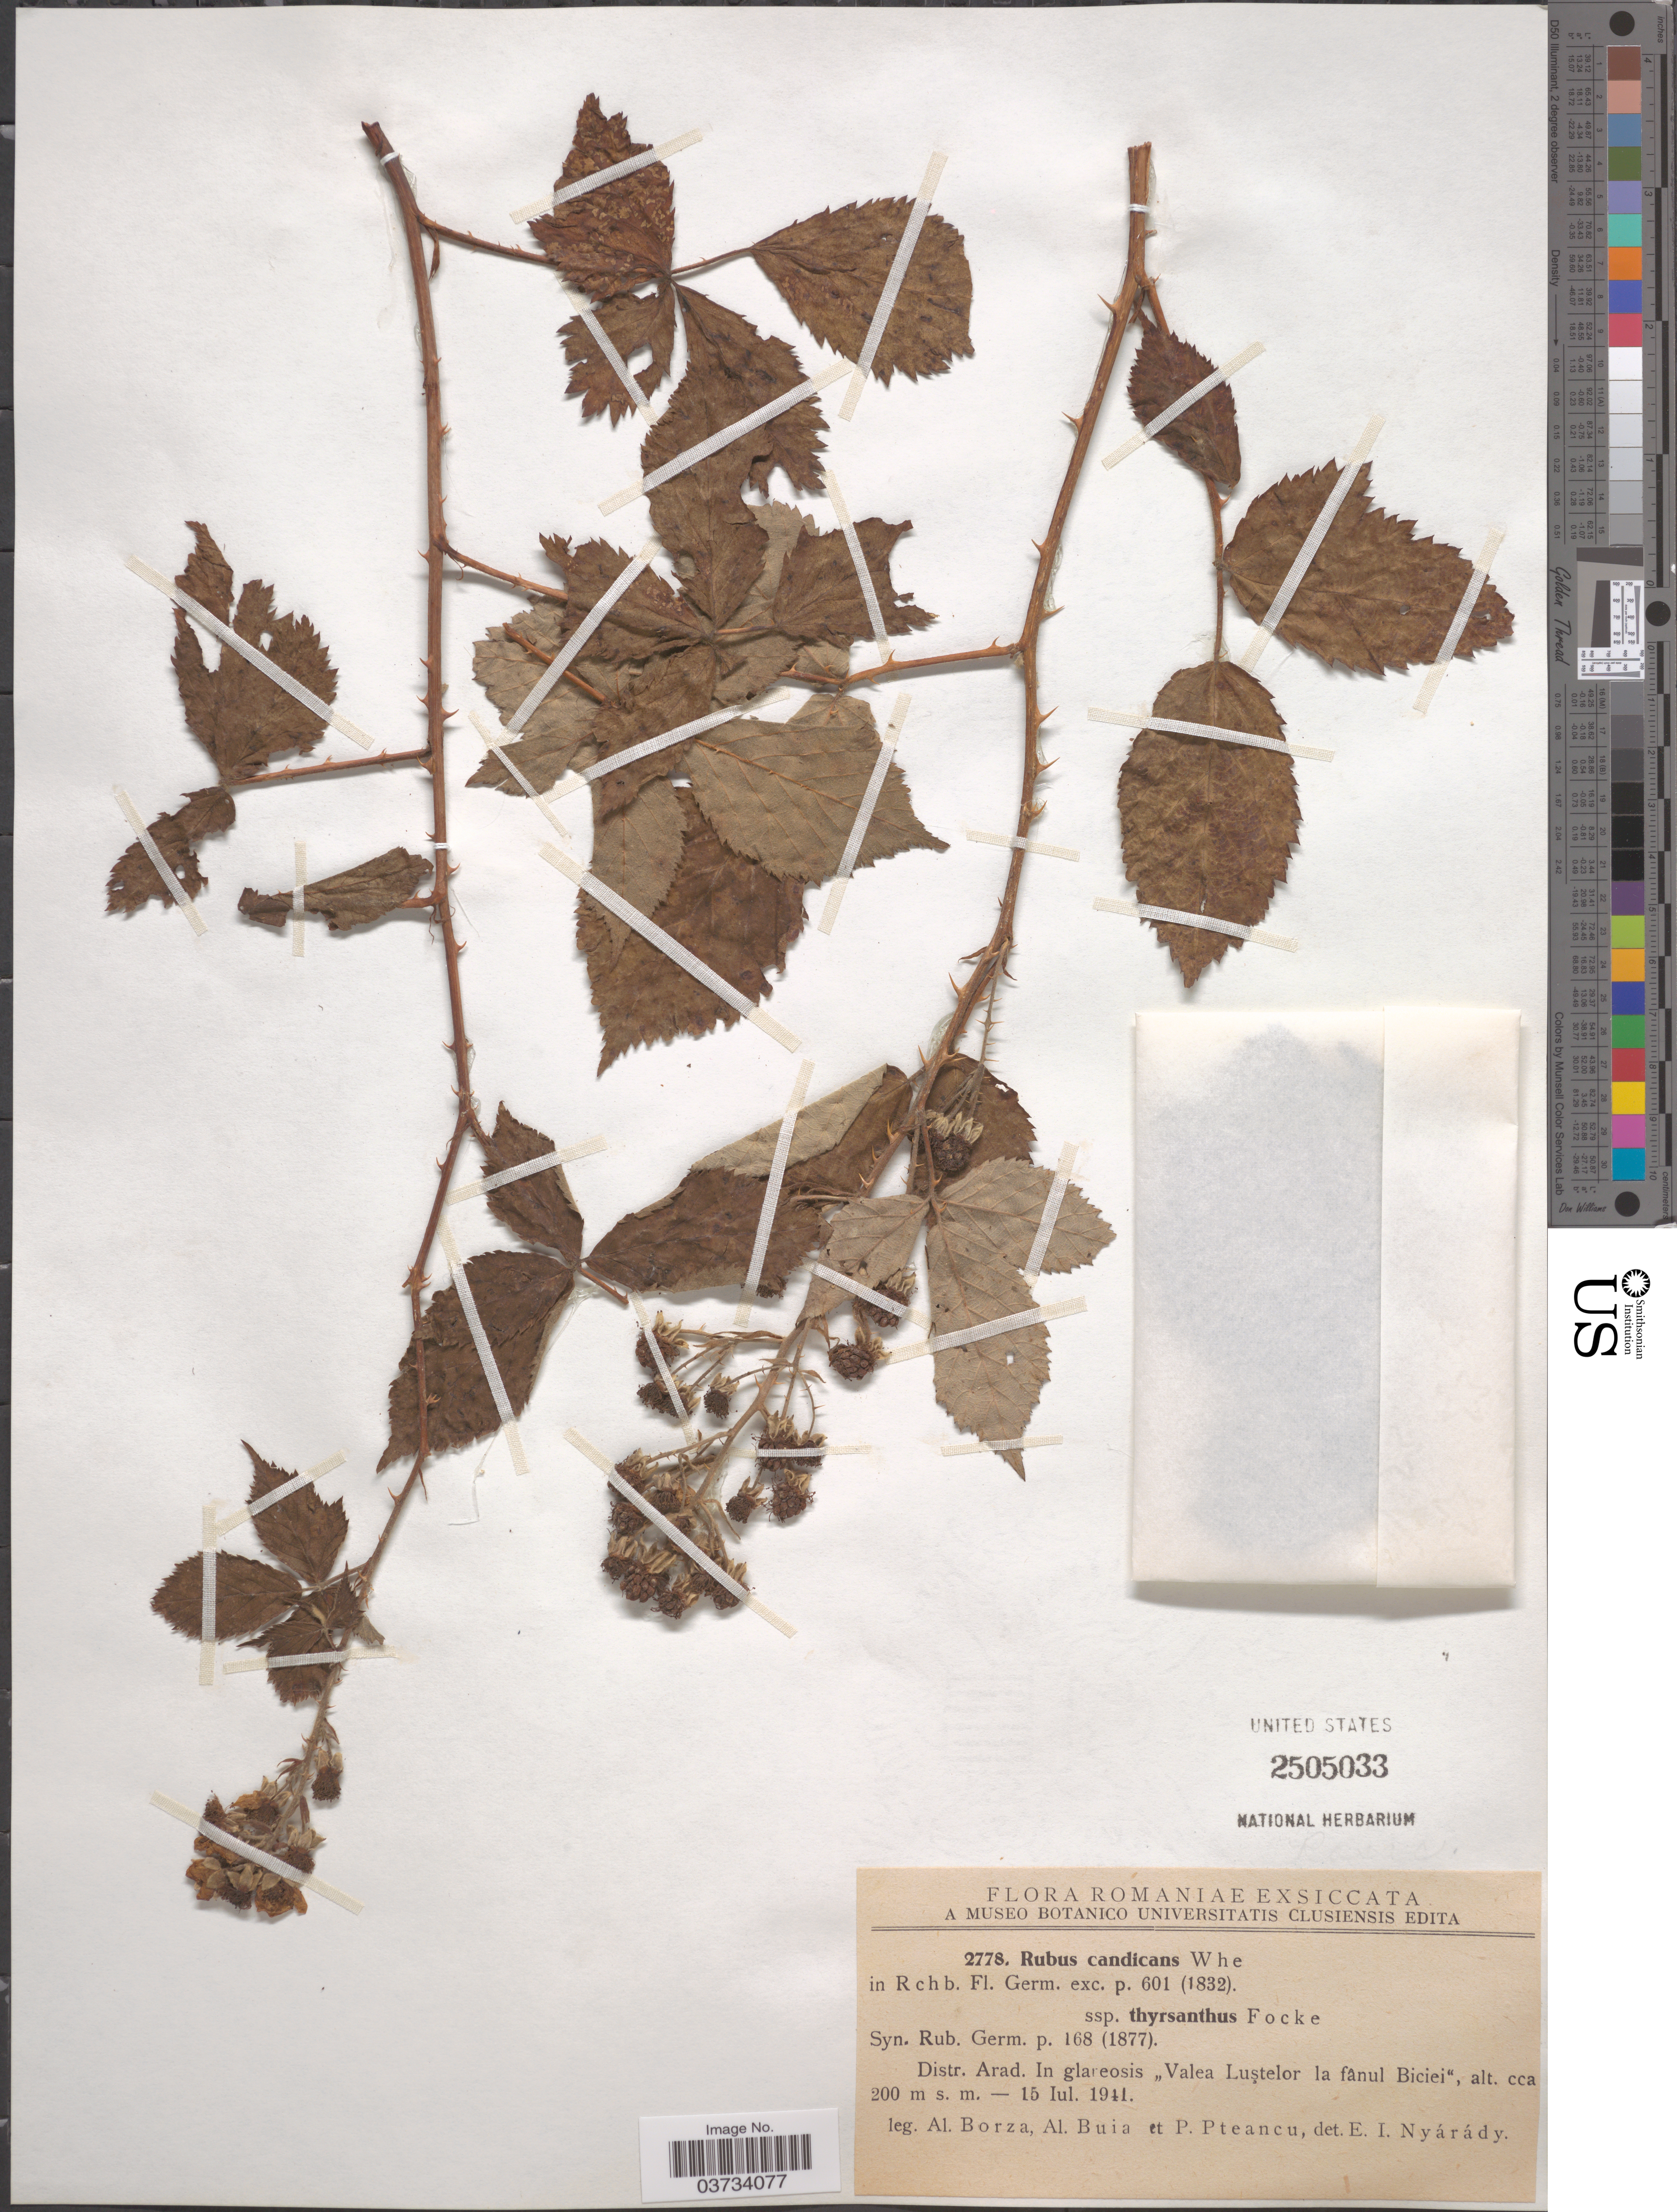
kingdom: Plantae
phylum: Tracheophyta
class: Magnoliopsida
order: Rosales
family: Rosaceae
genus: Rubus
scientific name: Rubus candicans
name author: Weihe ex Rchb.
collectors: A. Borza, A. Buia & P. Pteancu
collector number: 2778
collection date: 1941-07-15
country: Romania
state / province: Arad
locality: Distr. Arad. In glareosis "Valea Luştelor la fânul Biciei".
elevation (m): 200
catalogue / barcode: US 2505033